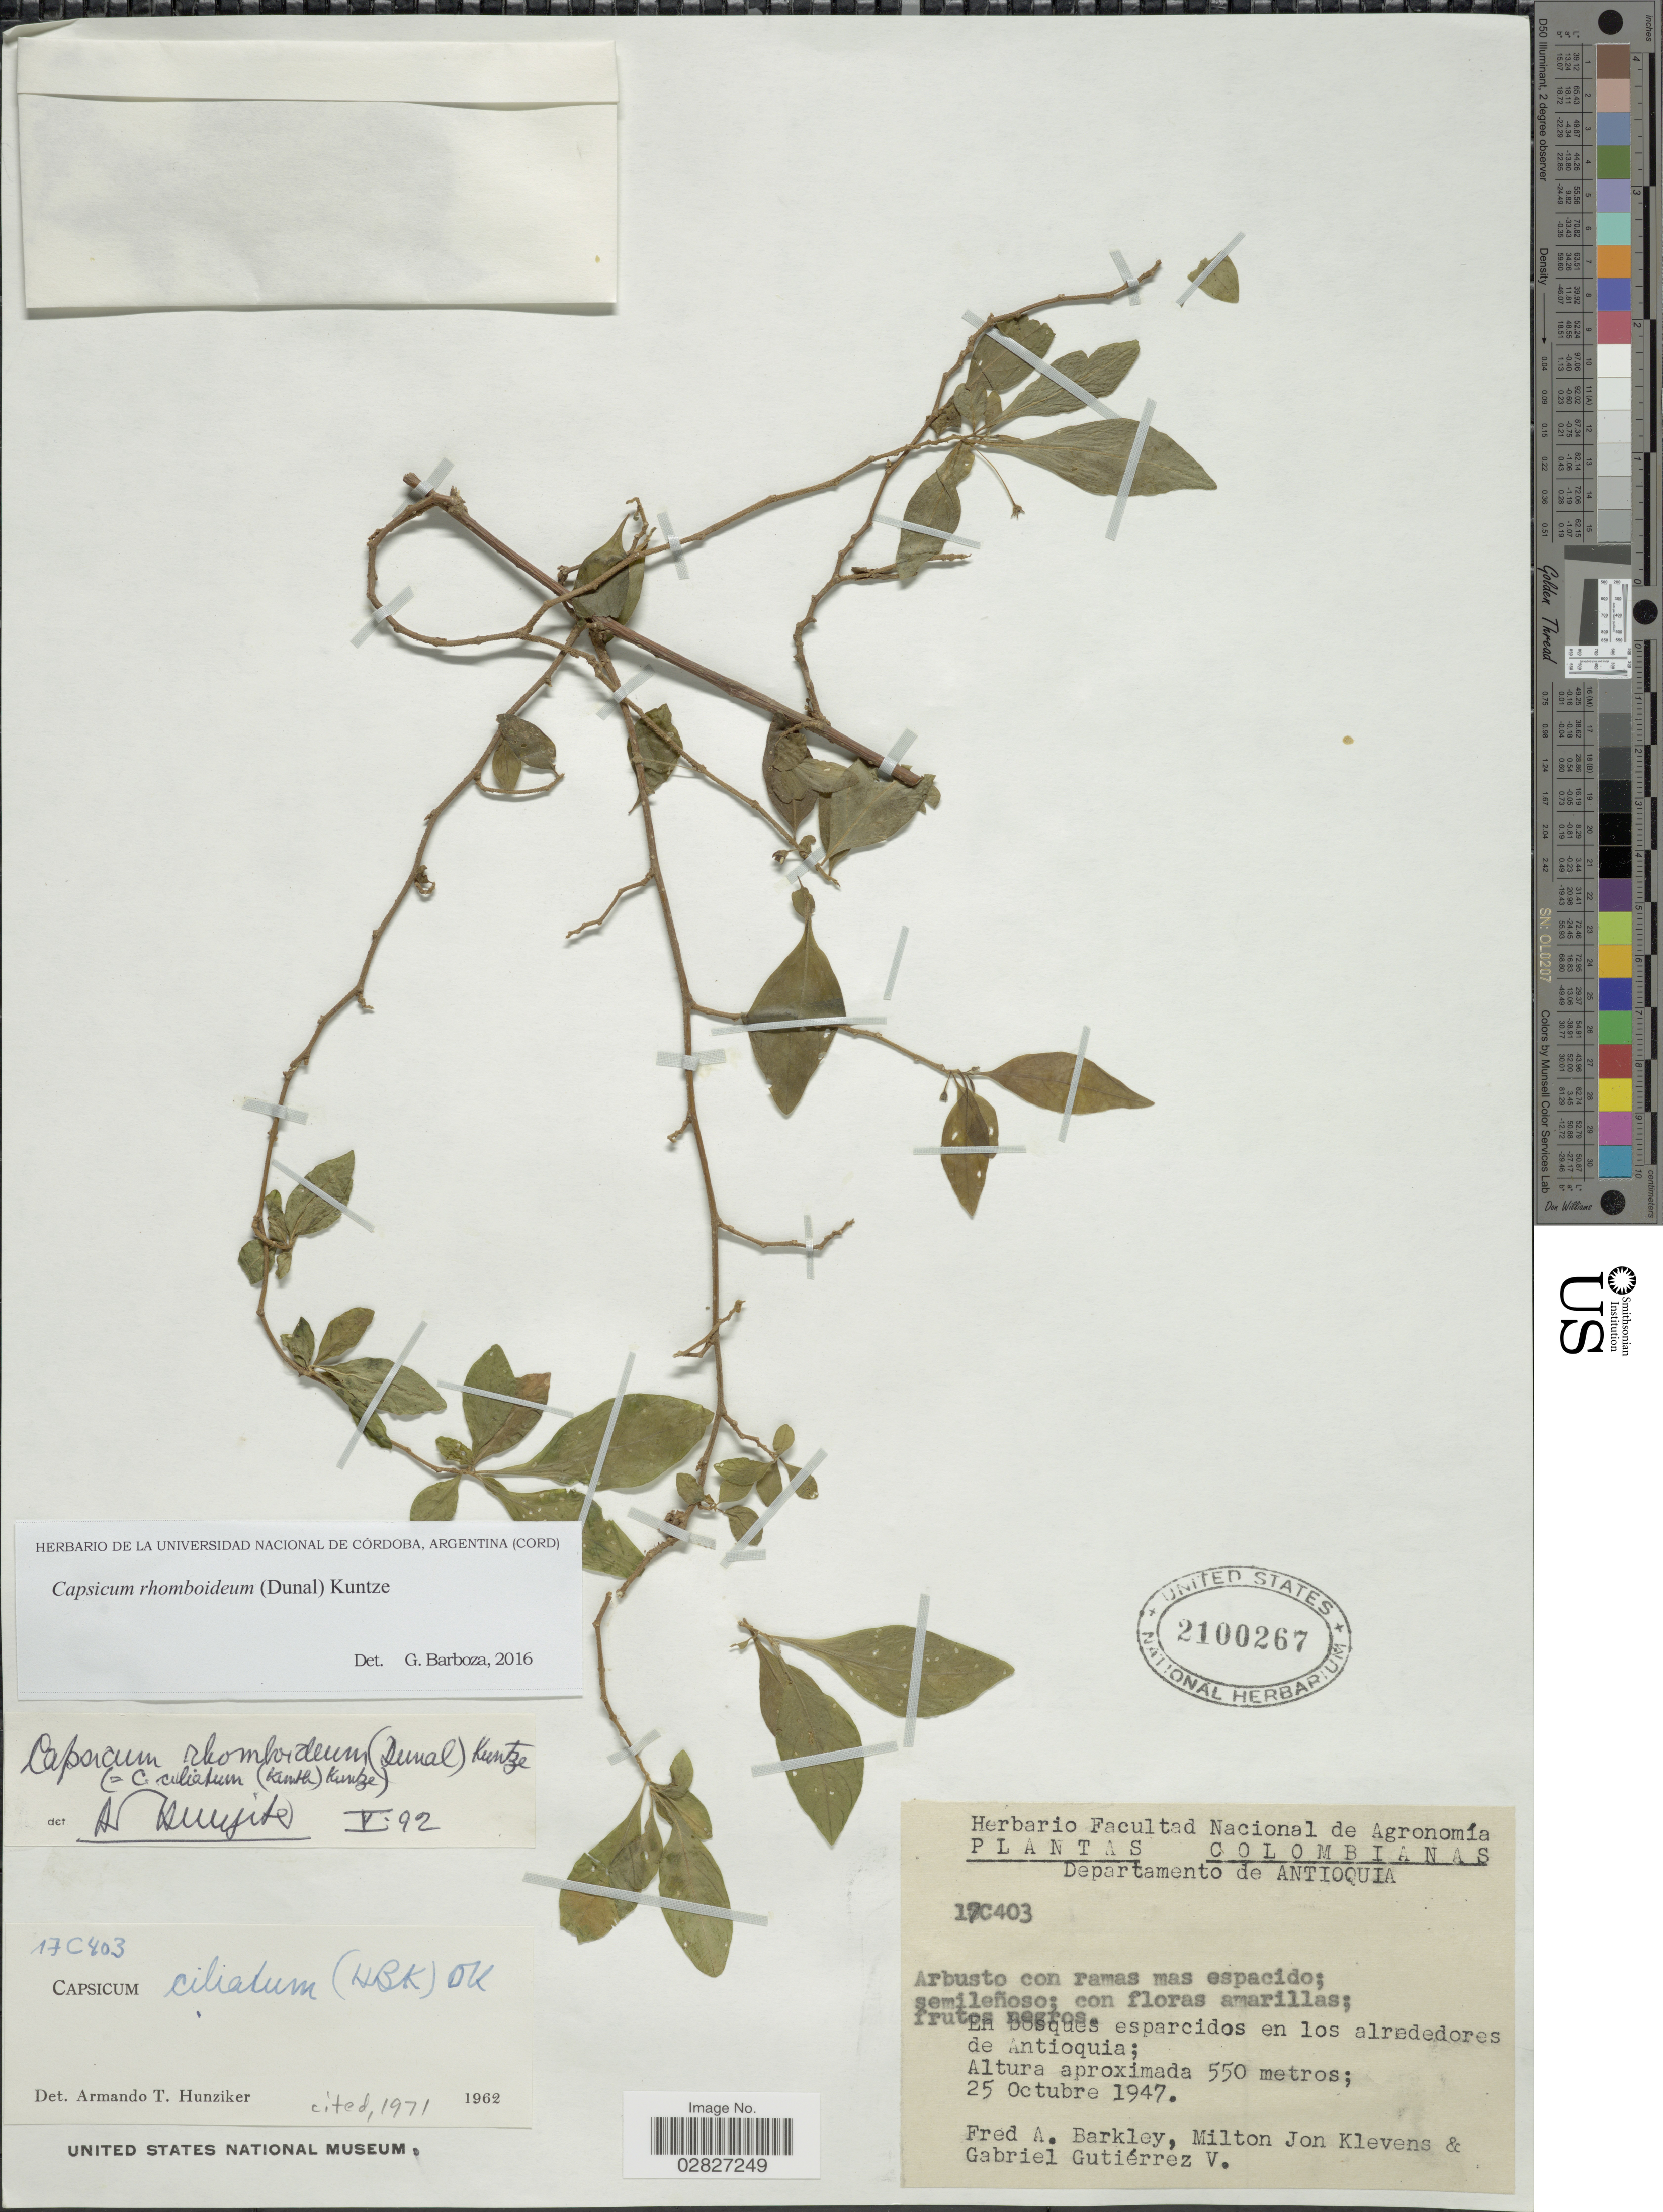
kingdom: Plantae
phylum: Tracheophyta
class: Magnoliopsida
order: Solanales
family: Solanaceae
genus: Capsicum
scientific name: Capsicum rhomboideum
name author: (Humb. & Bonpl. ex Dunal) Kuntze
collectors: F. A. Barkley, M. Klevens & G. Gutiérrez V.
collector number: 17C403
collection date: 1947-10-25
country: Colombia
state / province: Antioquia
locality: En bosques esparcidos en los alrededores de Antioquia.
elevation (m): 550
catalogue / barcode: US 2100267